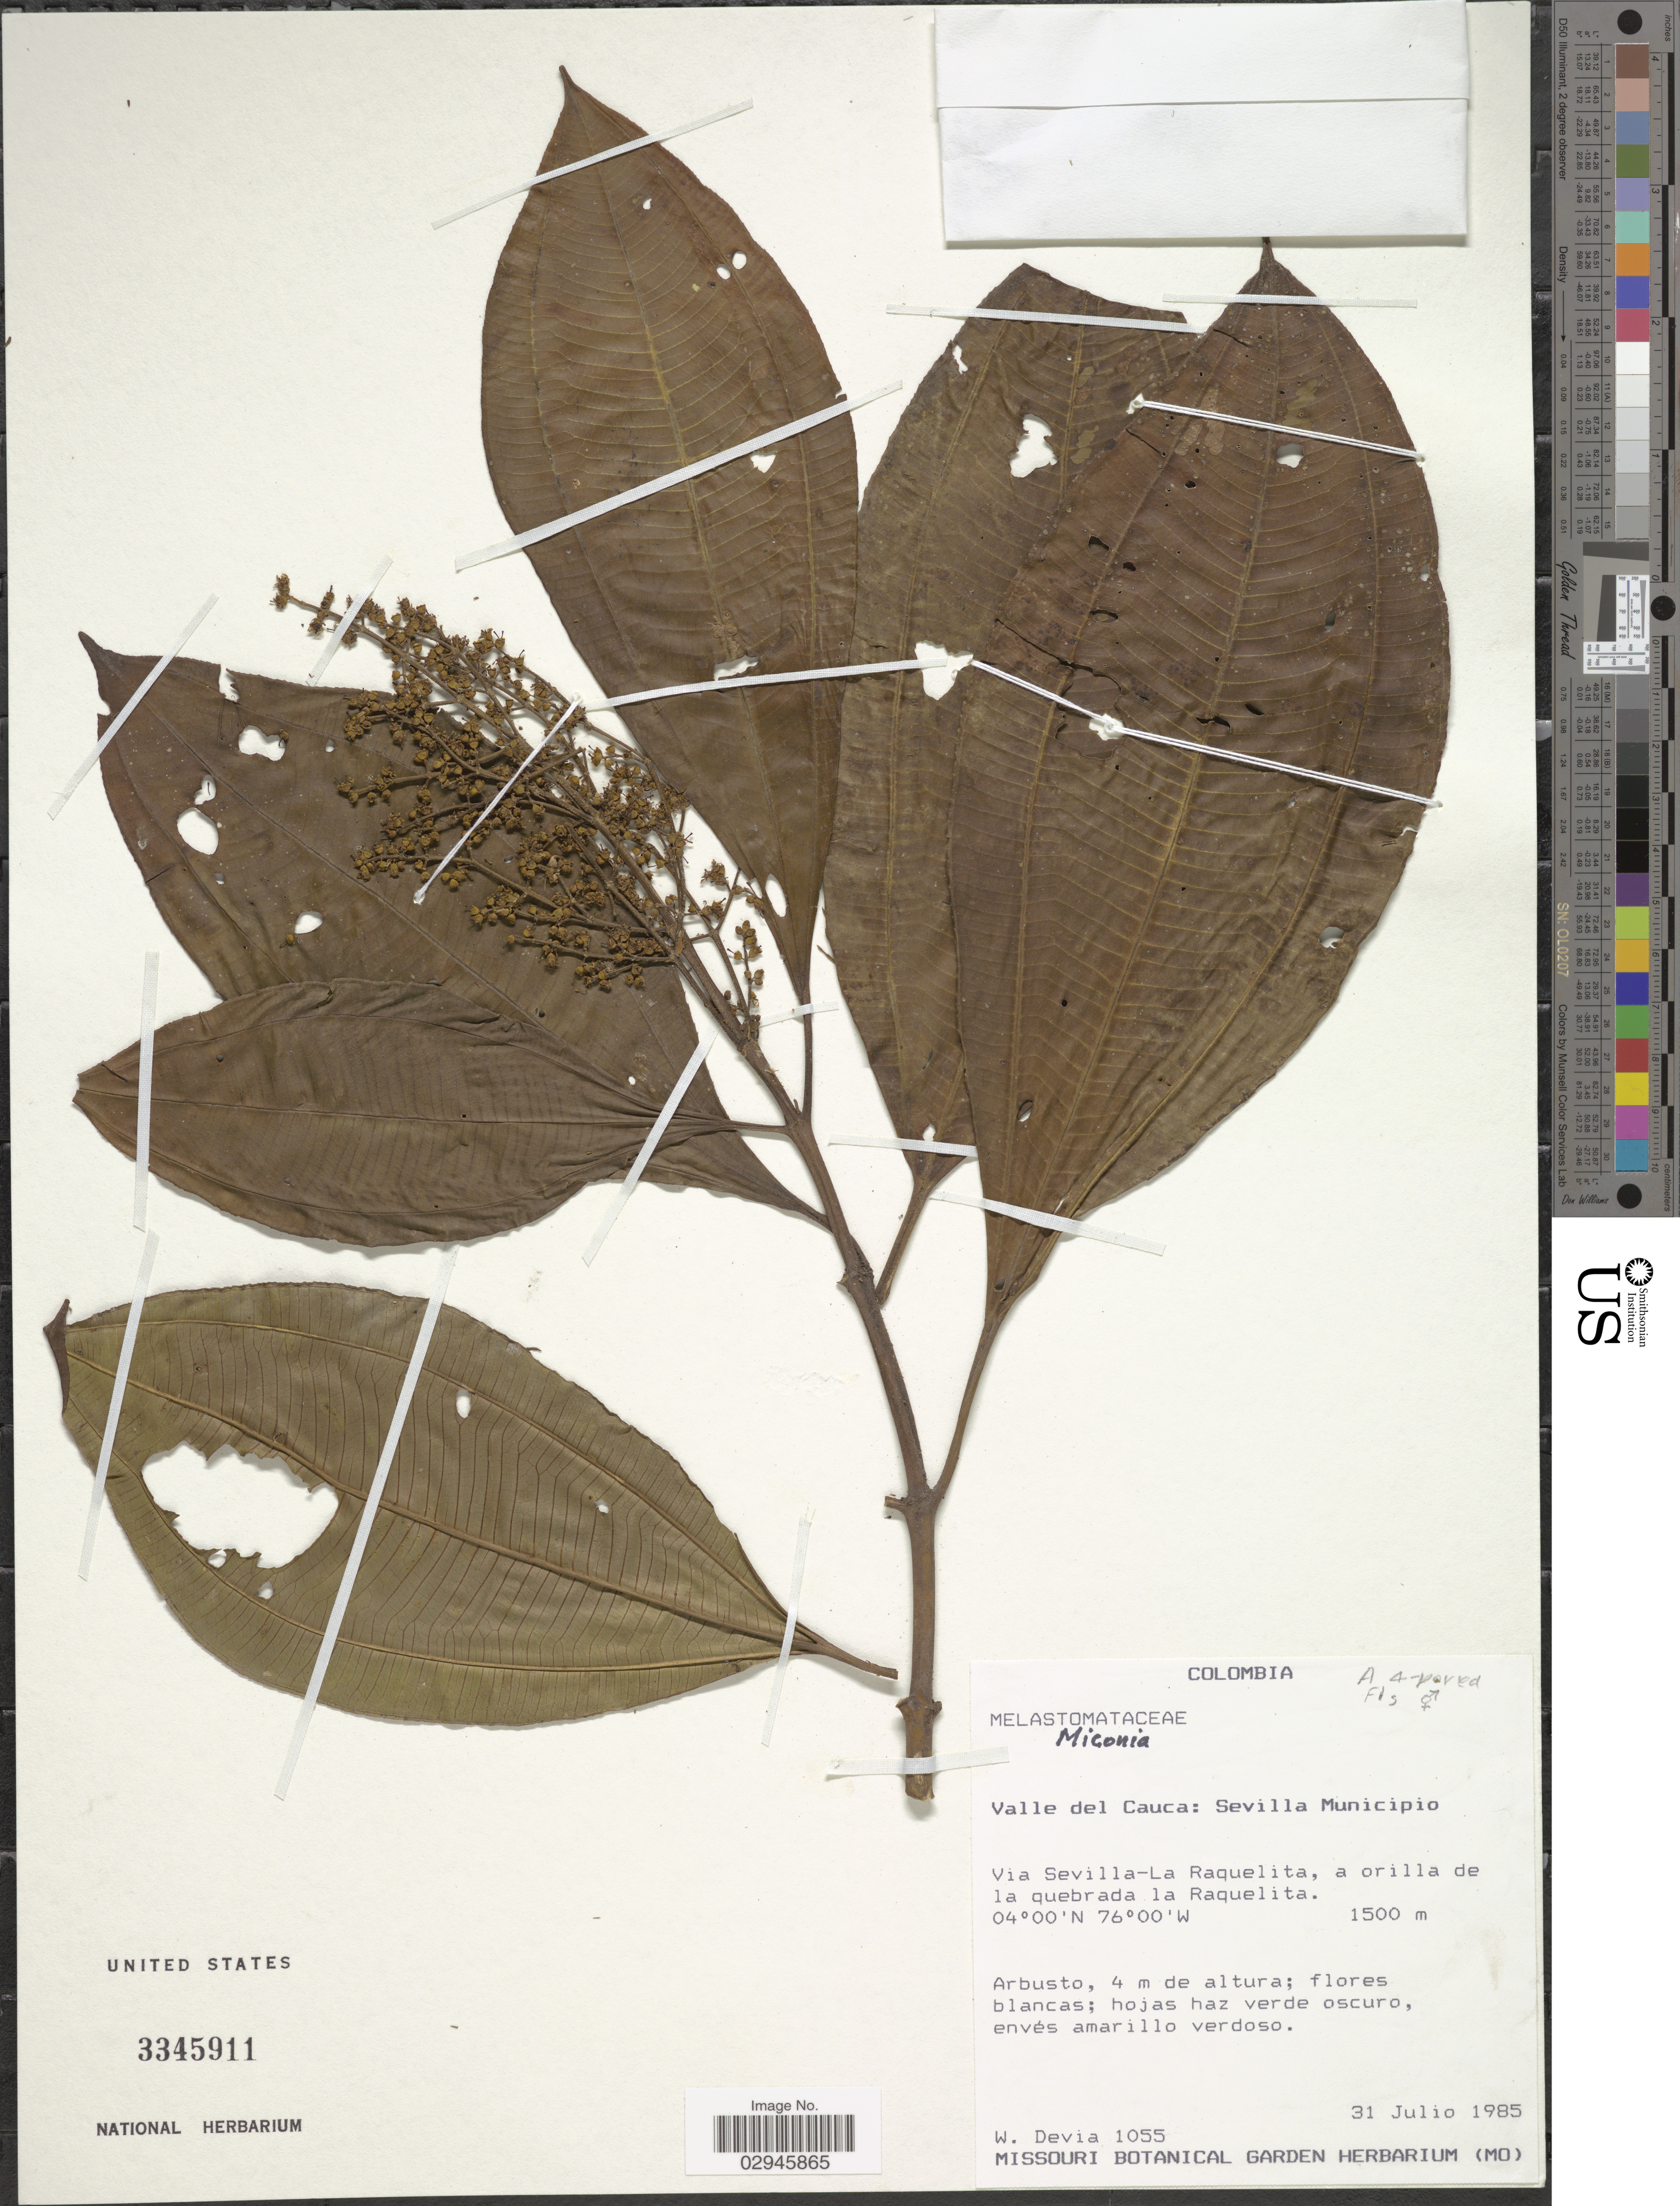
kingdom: Plantae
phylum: Tracheophyta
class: Magnoliopsida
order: Myrtales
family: Melastomataceae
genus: Miconia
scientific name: Miconia sp.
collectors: W. Devia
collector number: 1055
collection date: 1985-07-31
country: Colombia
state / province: Valle del Cauca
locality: Sevilla Municipio. Via Sevilla-La Raquelita, a orilla de la quebrada la Raquelita.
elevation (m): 1500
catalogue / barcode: US 3345911